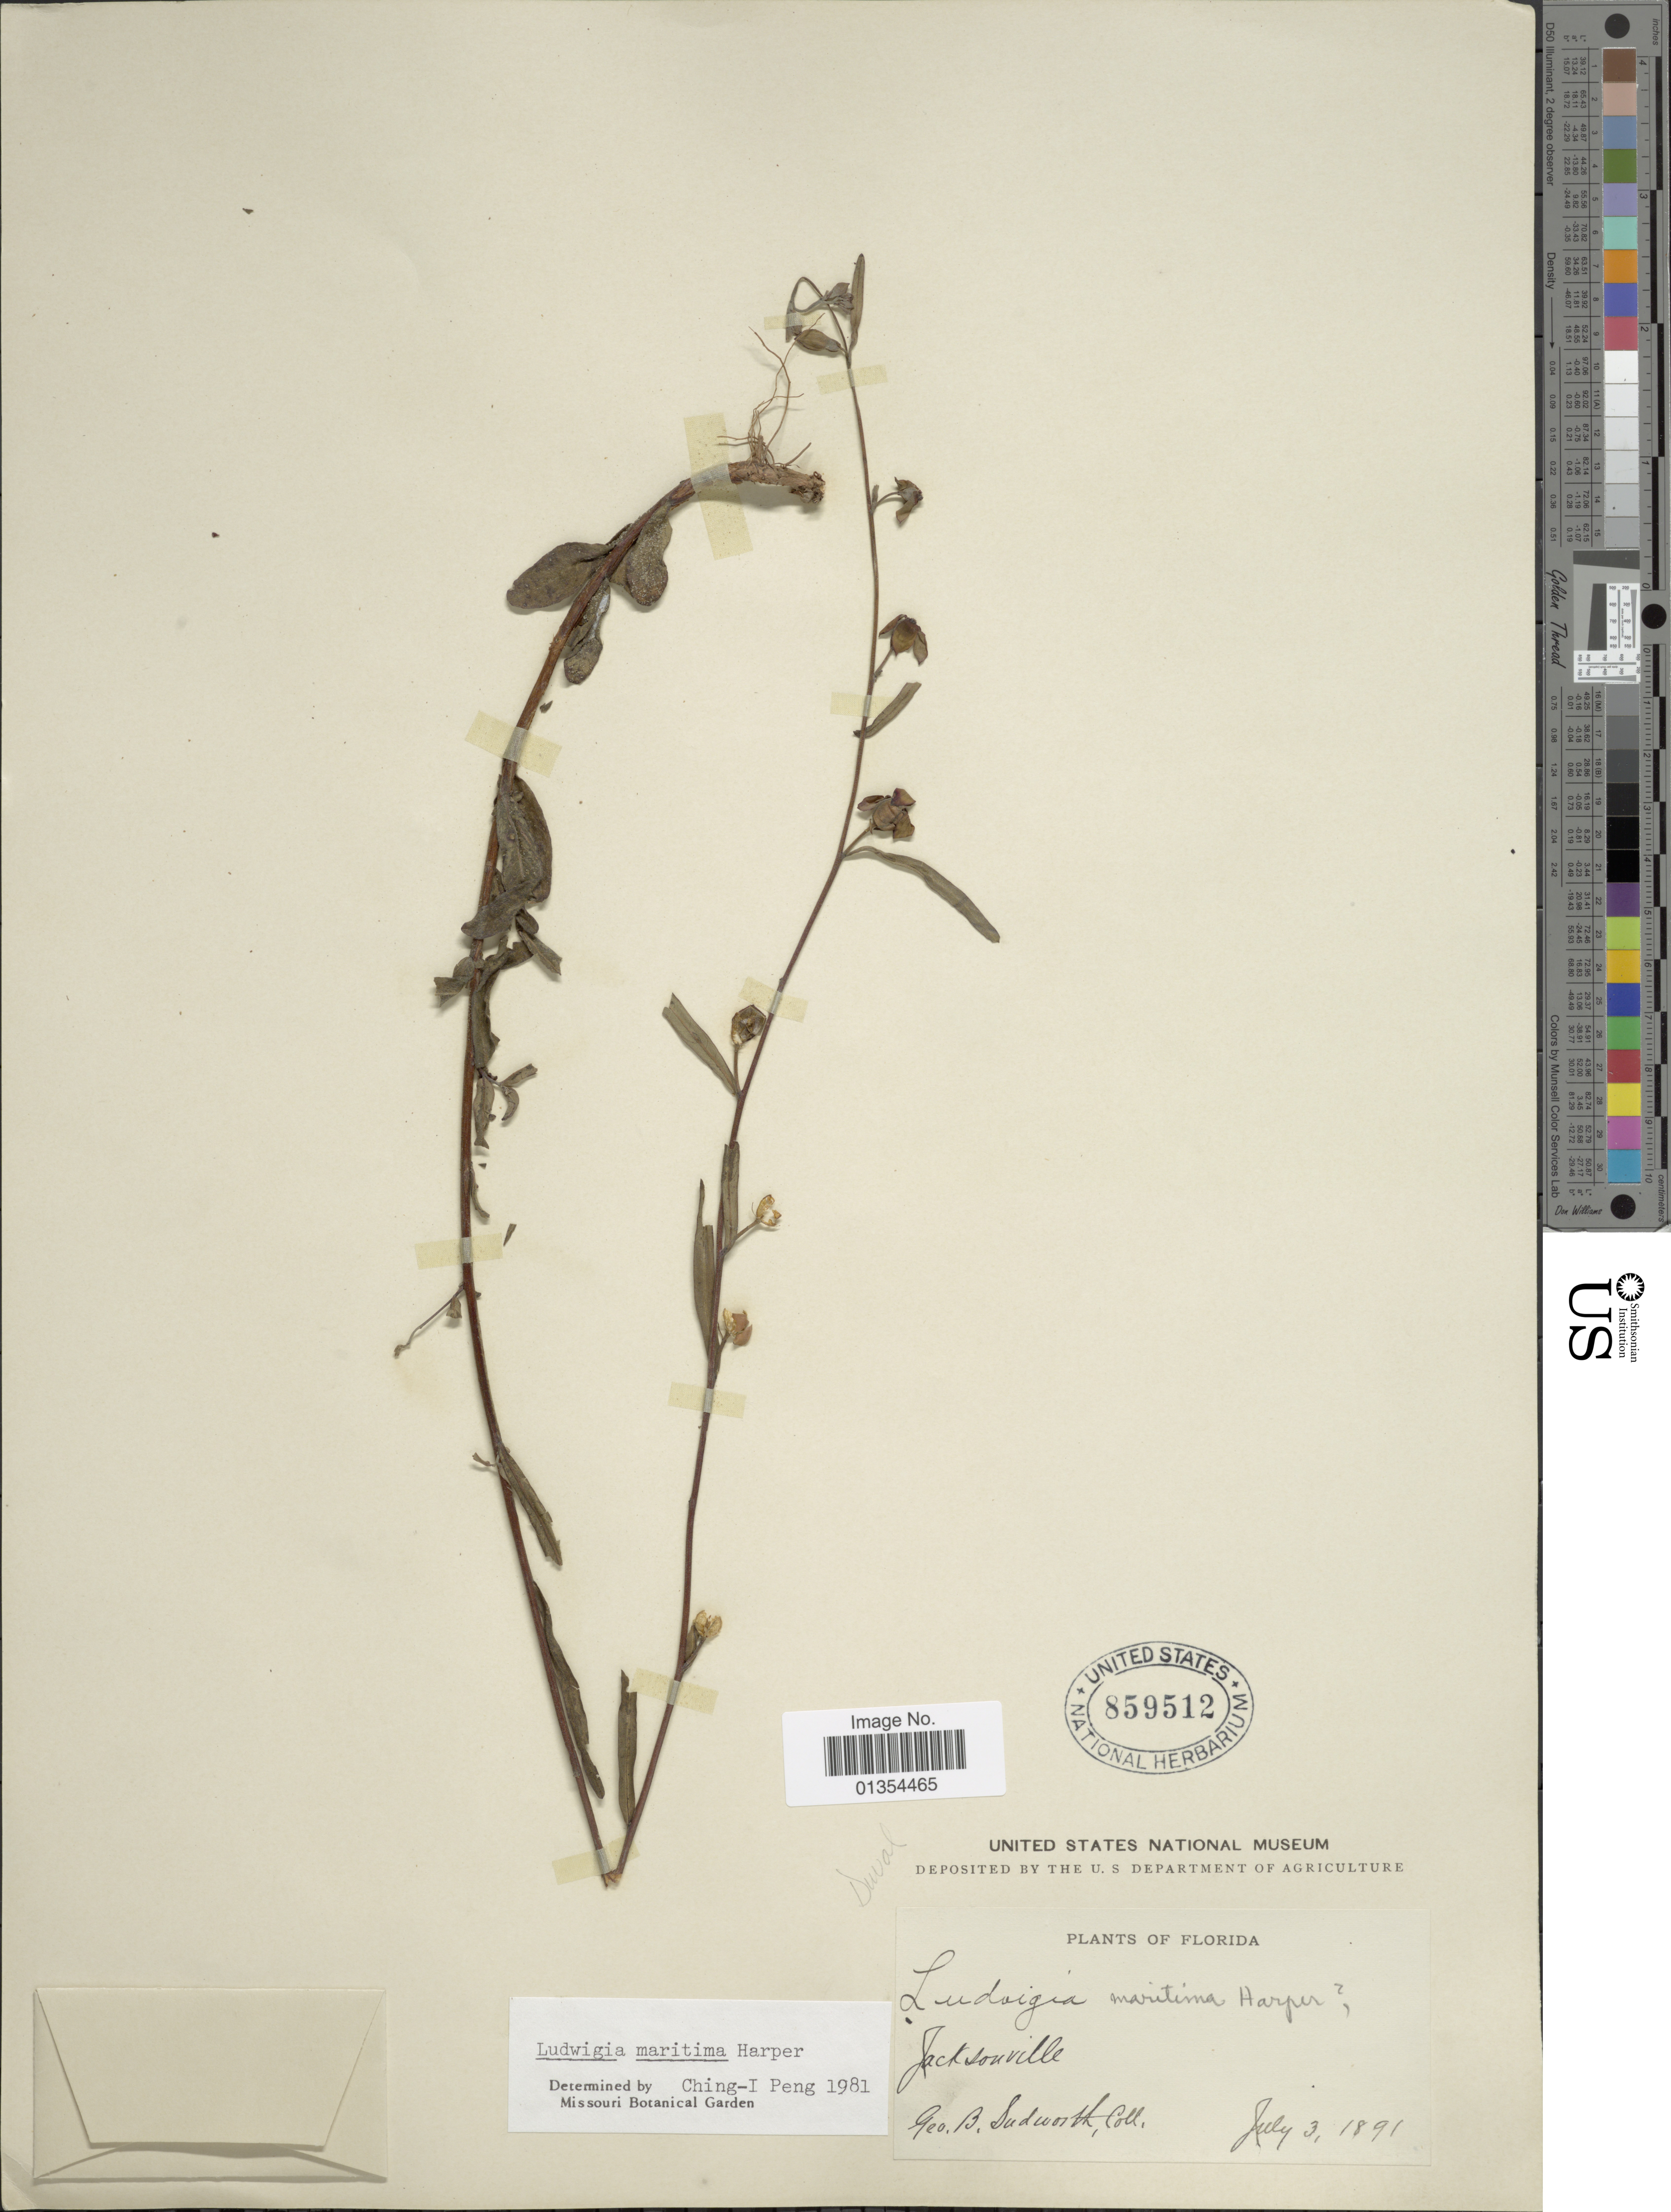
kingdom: Plantae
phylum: Tracheophyta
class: Magnoliopsida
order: Myrtales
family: Onagraceae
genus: Ludwigia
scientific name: Ludwigia maritima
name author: R.M. Harper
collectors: G. B. Sudworth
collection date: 1891-07-03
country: United States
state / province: Florida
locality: Jacksonville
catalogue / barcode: US 859512